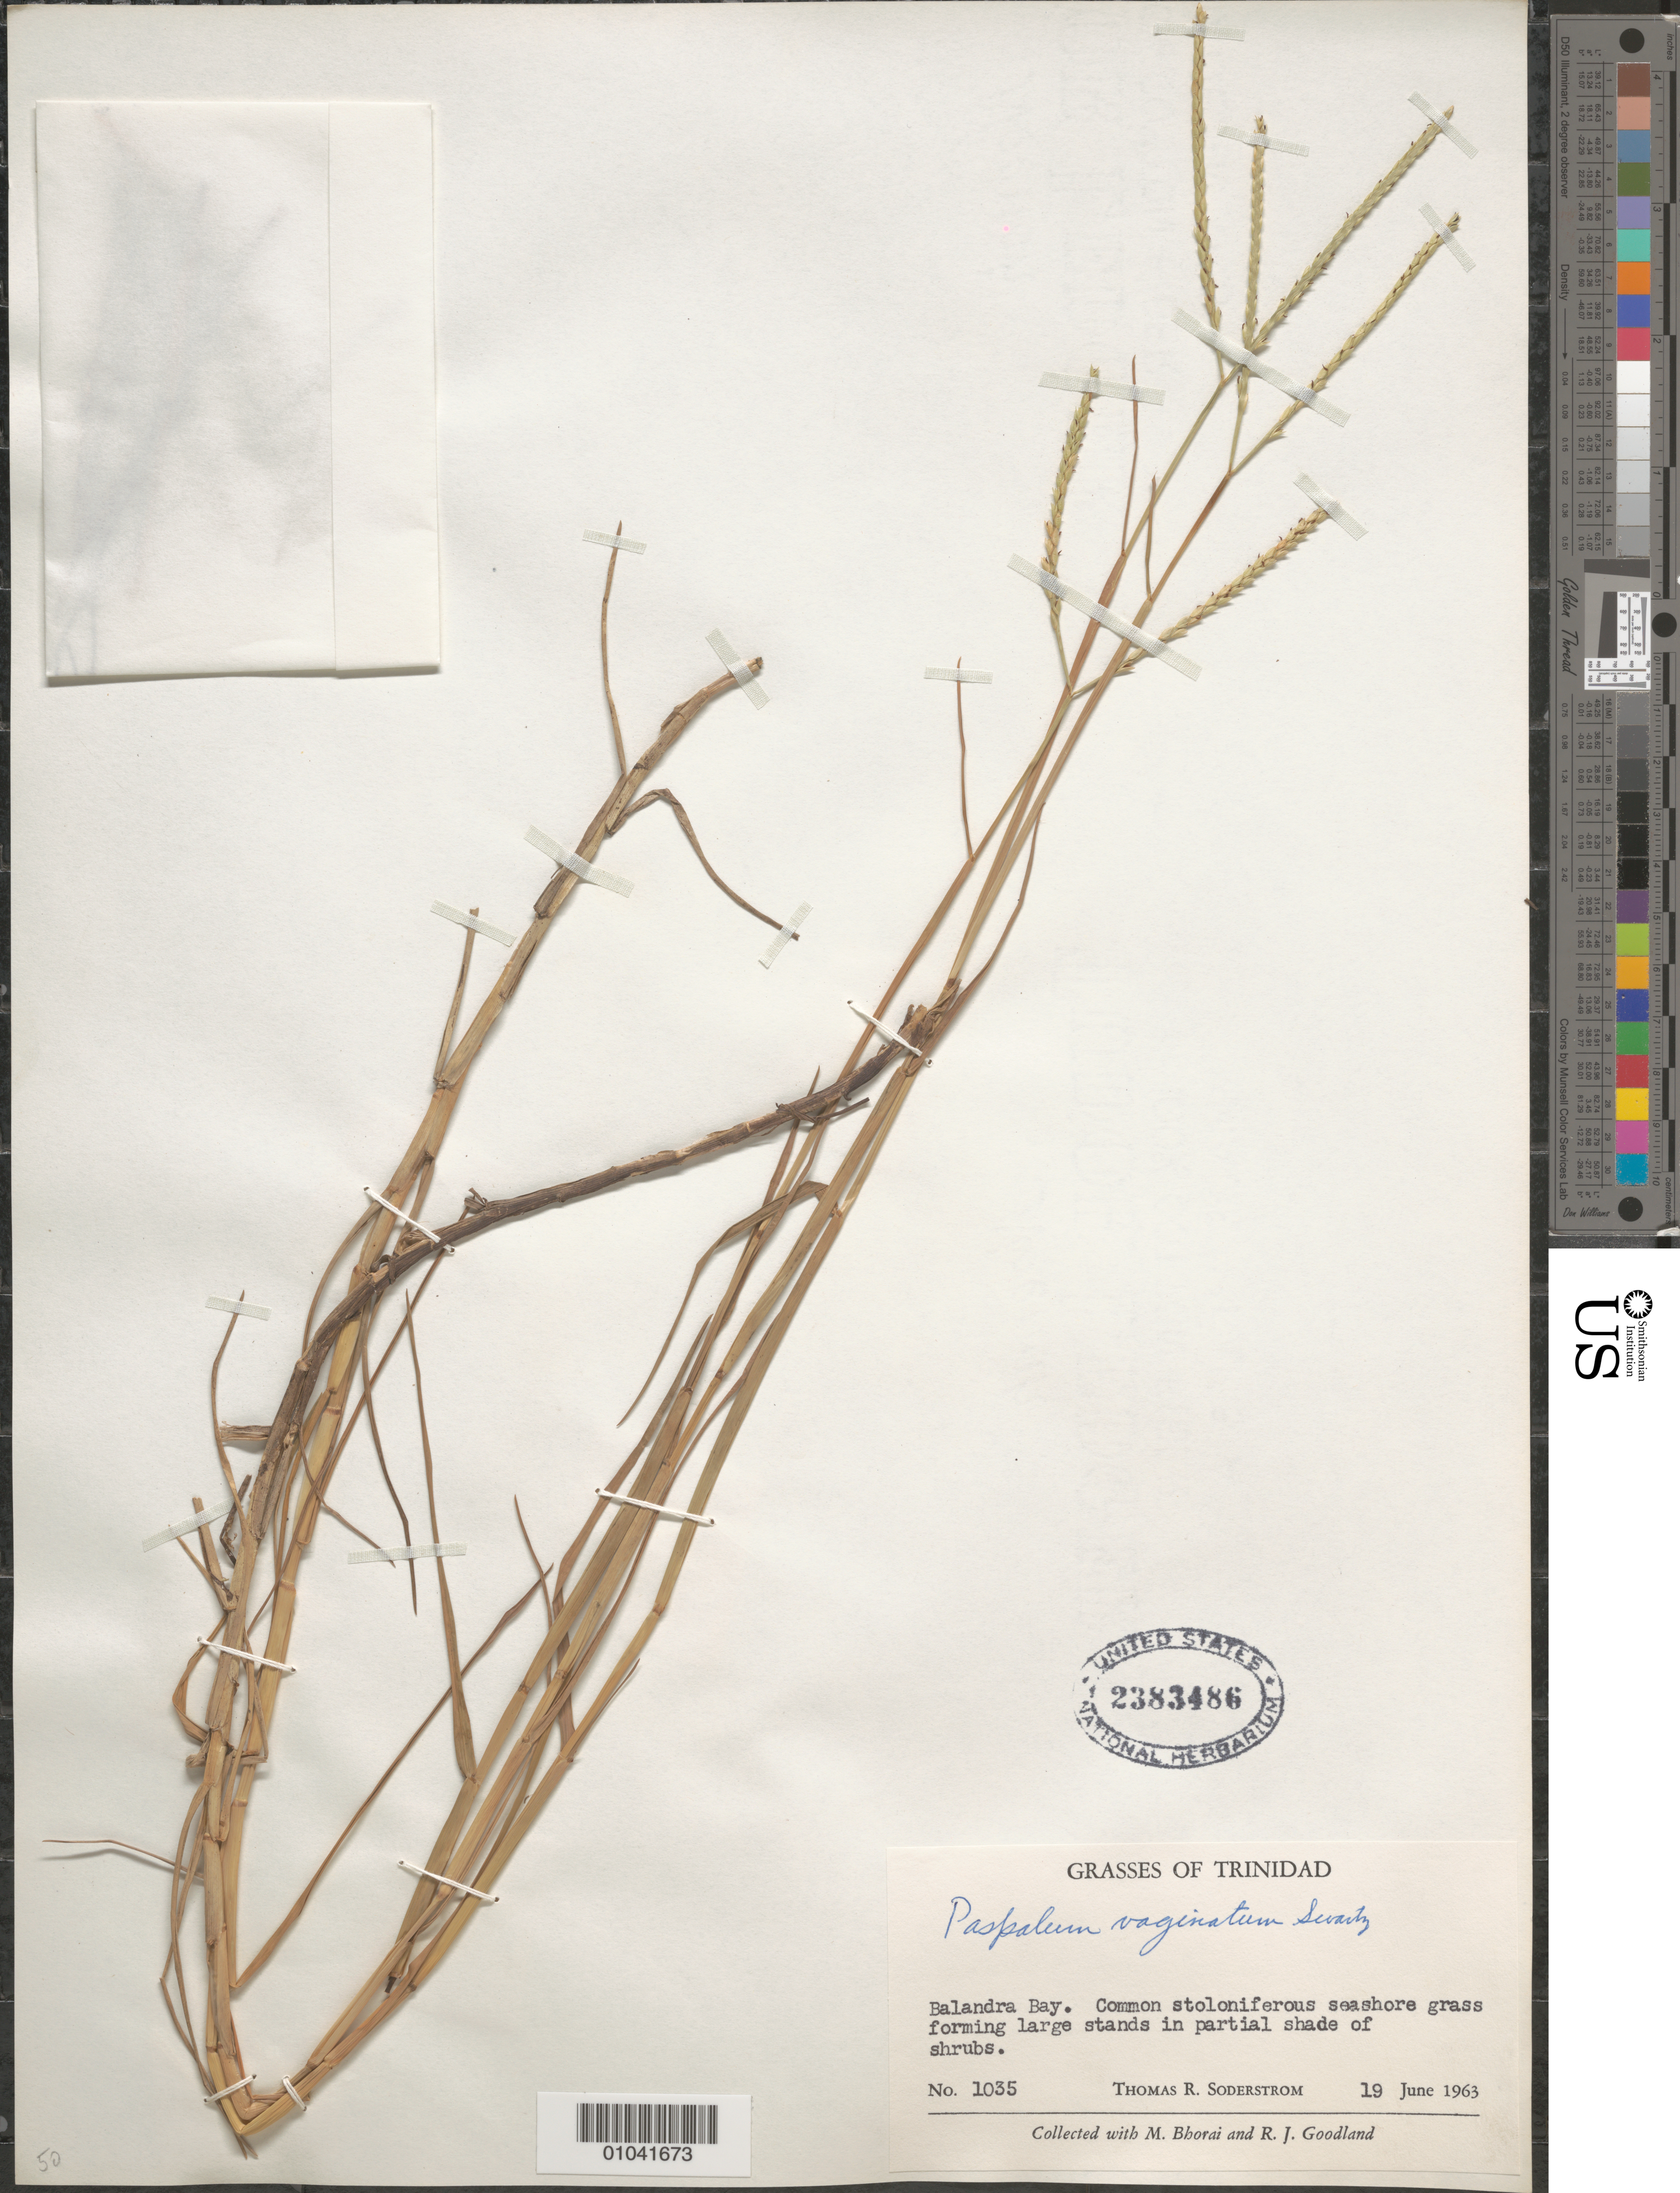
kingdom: Plantae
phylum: Tracheophyta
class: Liliopsida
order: Poales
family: Poaceae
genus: Paspalum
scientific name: Paspalum vaginatum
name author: Sw.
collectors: T. R. Soderstrom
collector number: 1035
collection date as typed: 19 Jun 1963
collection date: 1963-06-19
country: Trinidad and Tobago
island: Trinidad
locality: Balandra Bay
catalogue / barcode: US 2383486